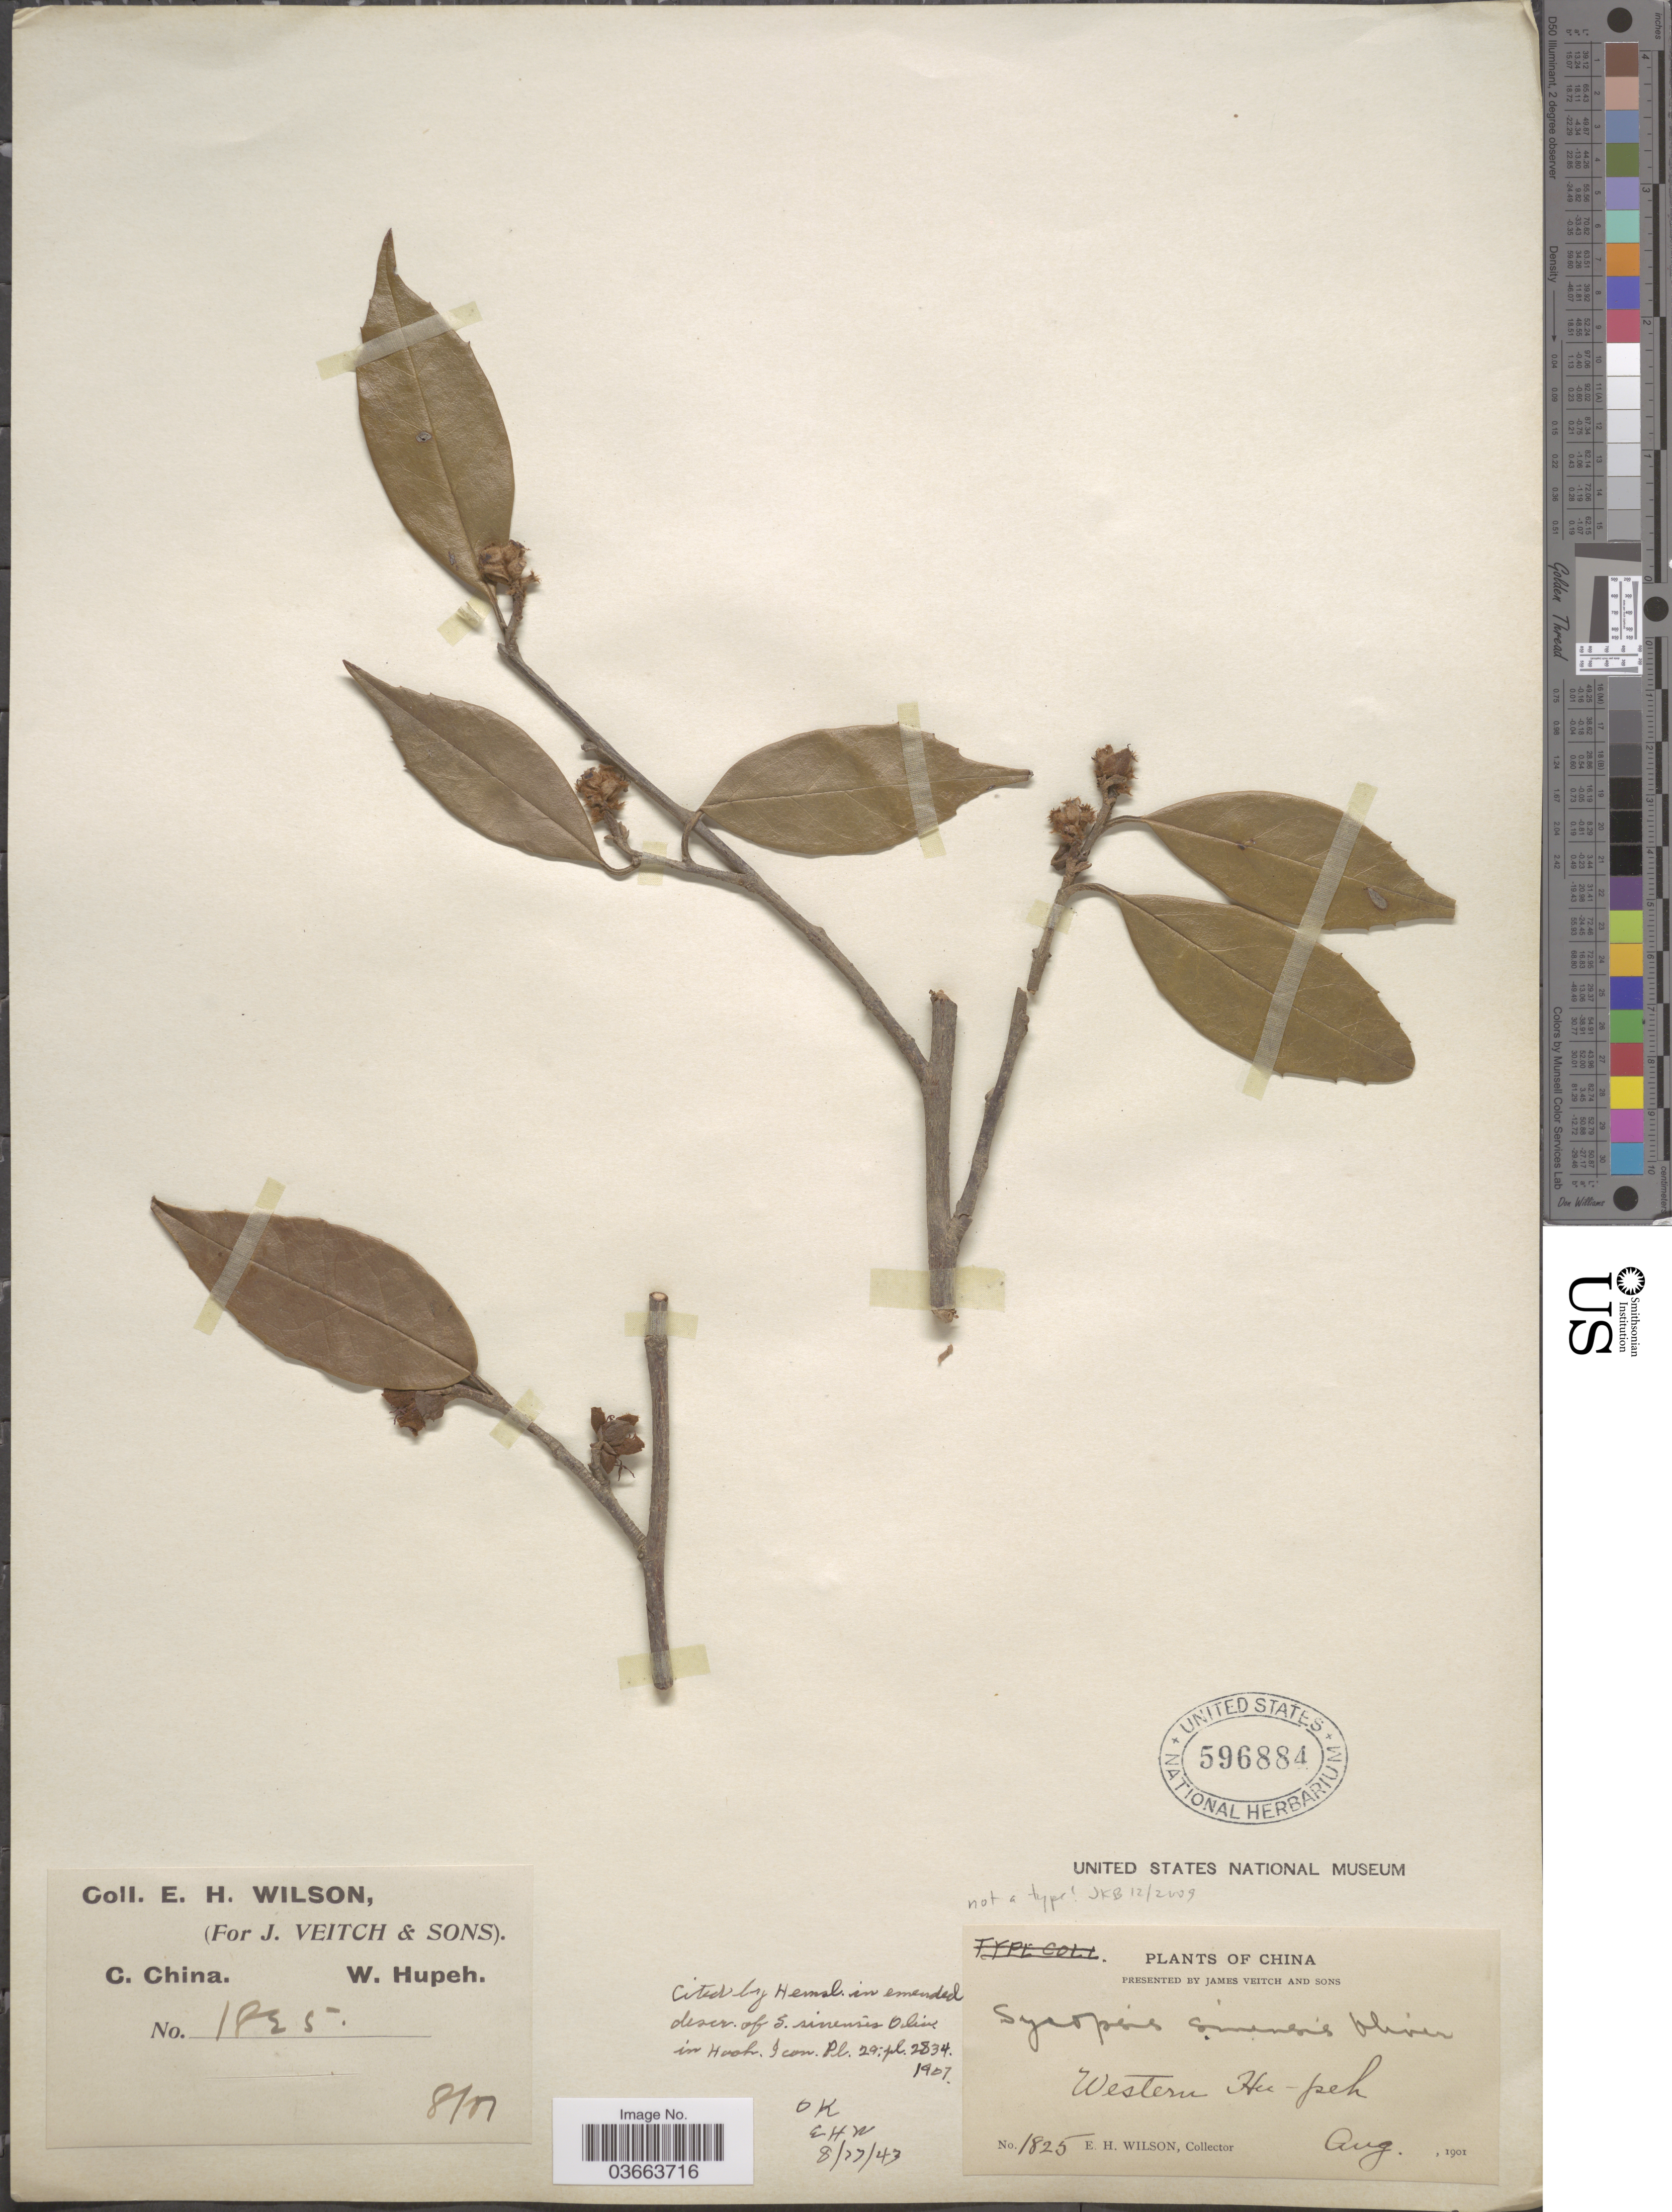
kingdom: Plantae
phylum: Tracheophyta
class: Magnoliopsida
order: Saxifragales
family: Hamamelidaceae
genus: Sycopsis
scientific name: Sycopsis sinensis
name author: Oliv.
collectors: E. Wilson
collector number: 1825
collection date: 1901-08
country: China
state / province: Hubei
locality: C. China. Western Hu-peh.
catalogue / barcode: US 596884